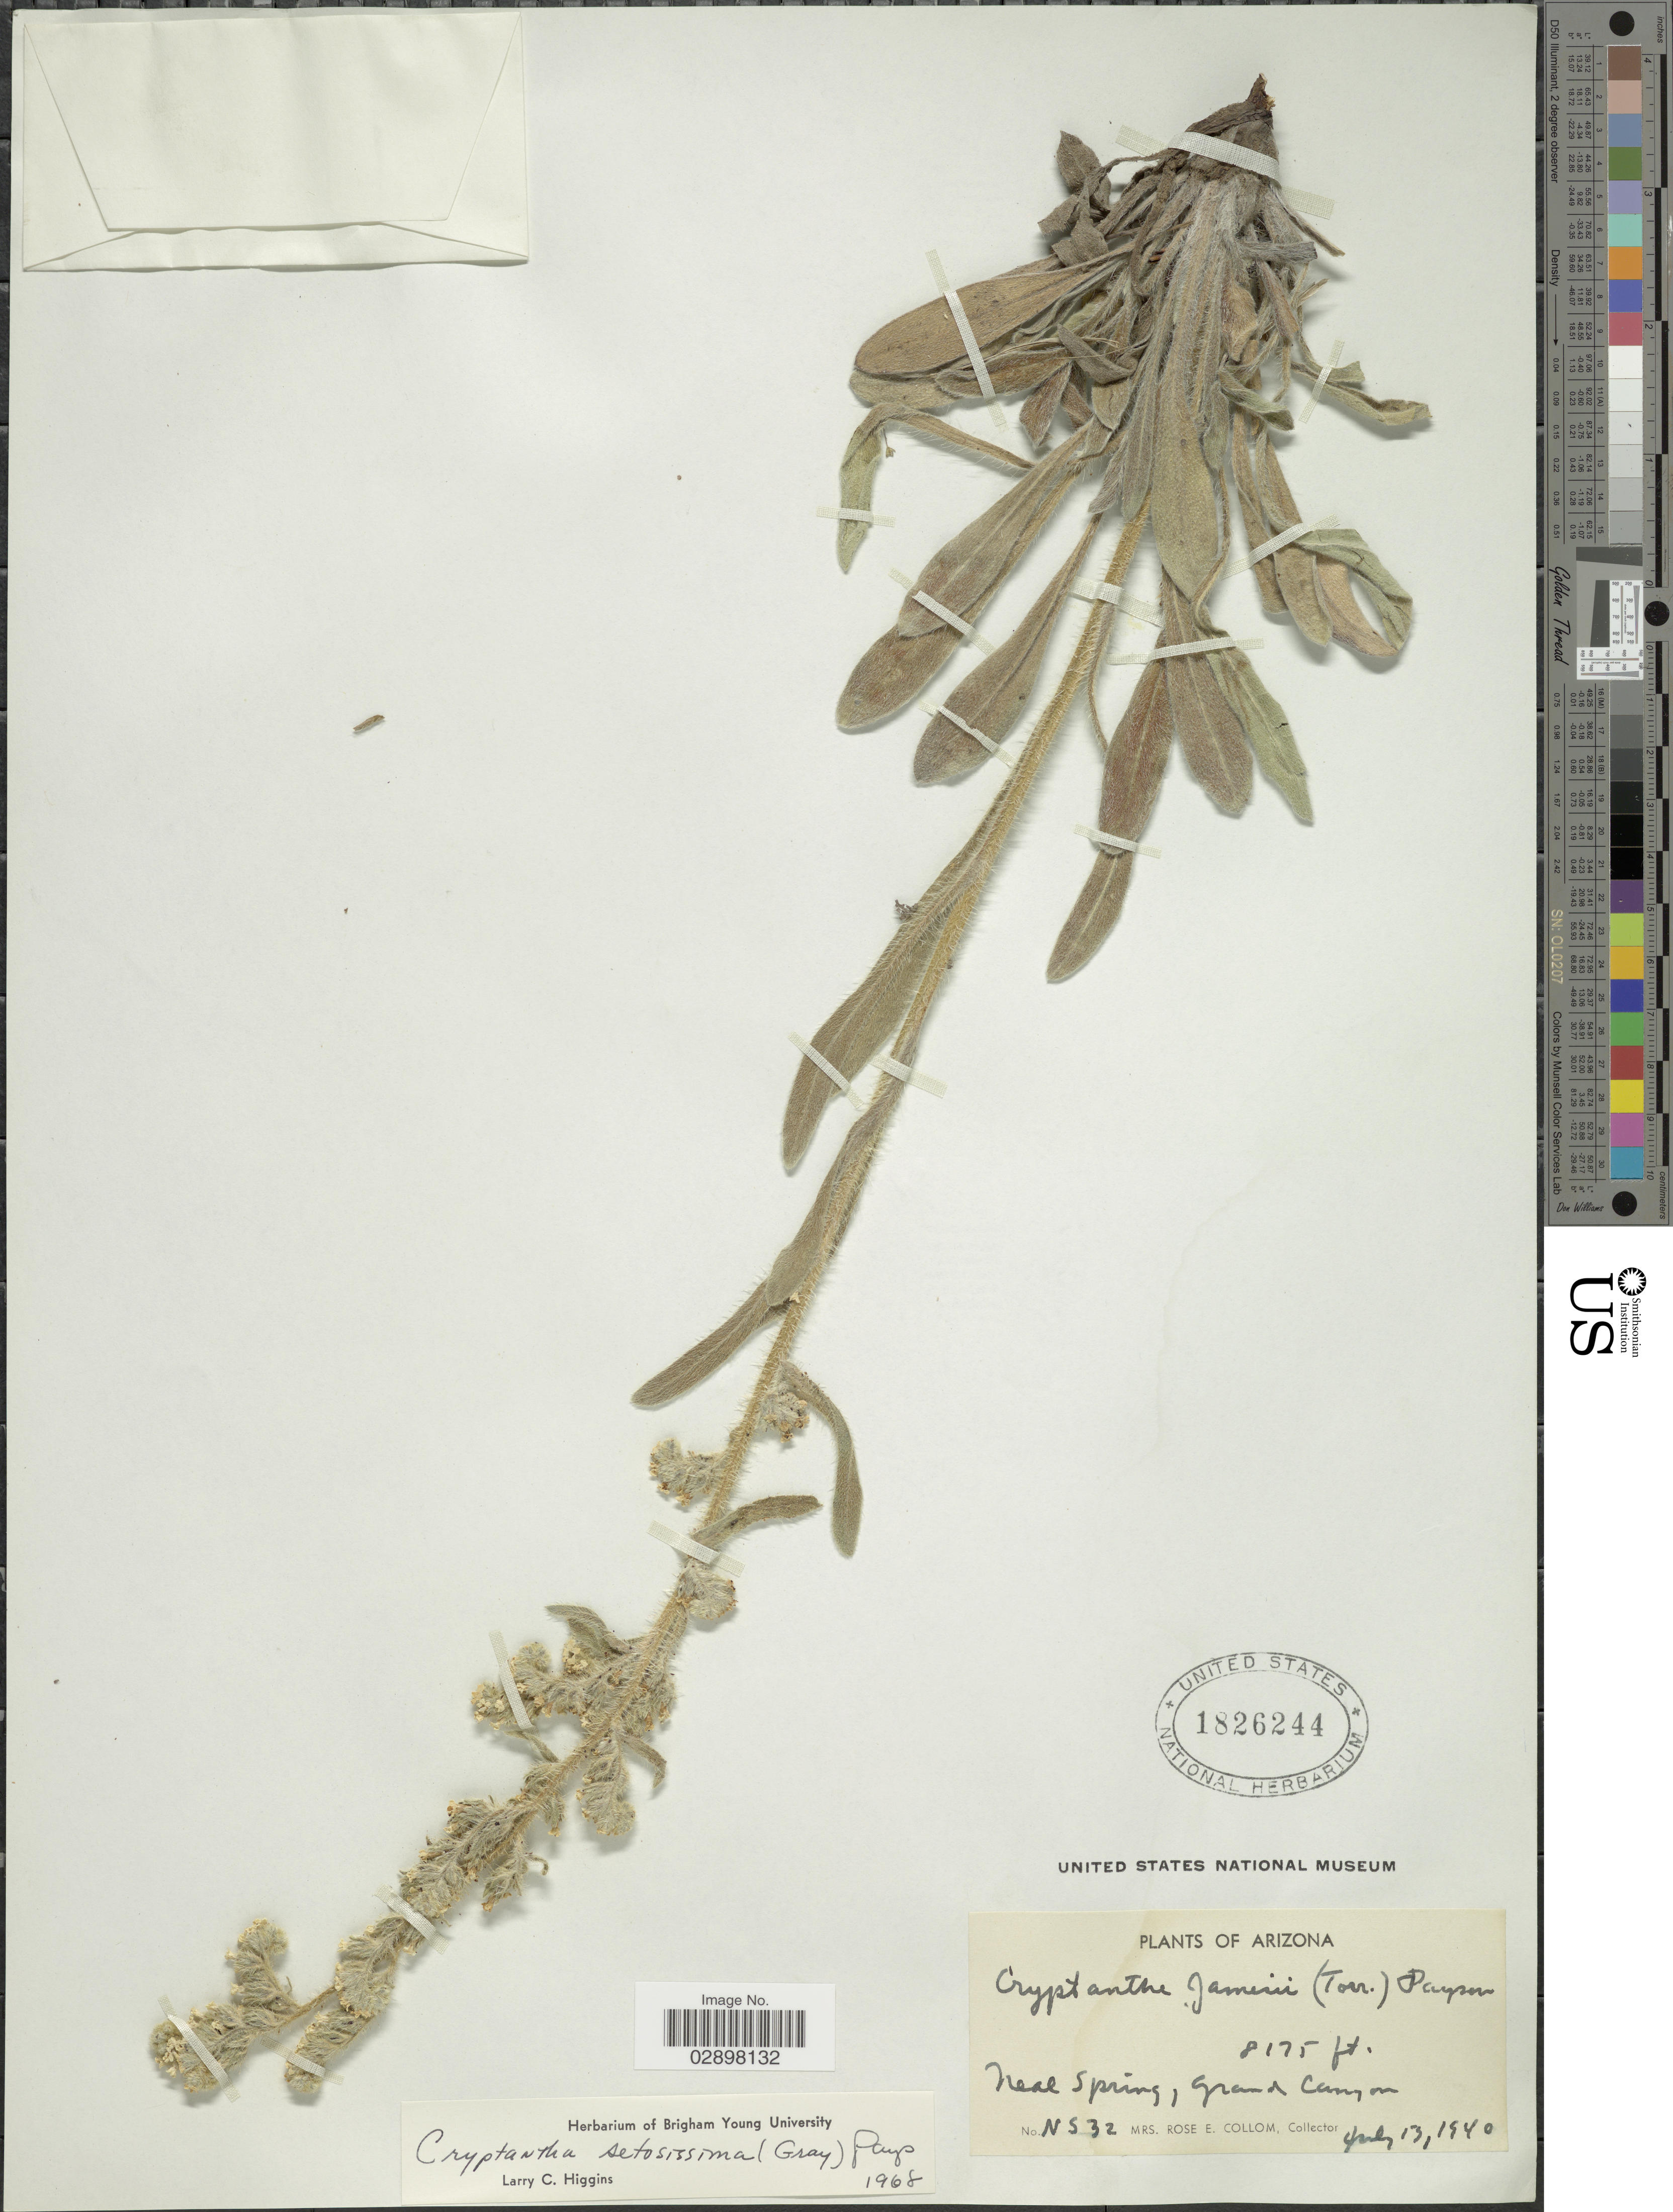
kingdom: Plantae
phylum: Tracheophyta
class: Magnoliopsida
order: Boraginales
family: Boraginaceae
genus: Cryptantha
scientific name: Cryptantha setosissima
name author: (A. Gray) Payson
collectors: R. E. Collom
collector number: NS32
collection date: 1940-07-13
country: United States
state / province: Arizona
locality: Neal Spring, Grand Canyon.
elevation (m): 2492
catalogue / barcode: US 1826244